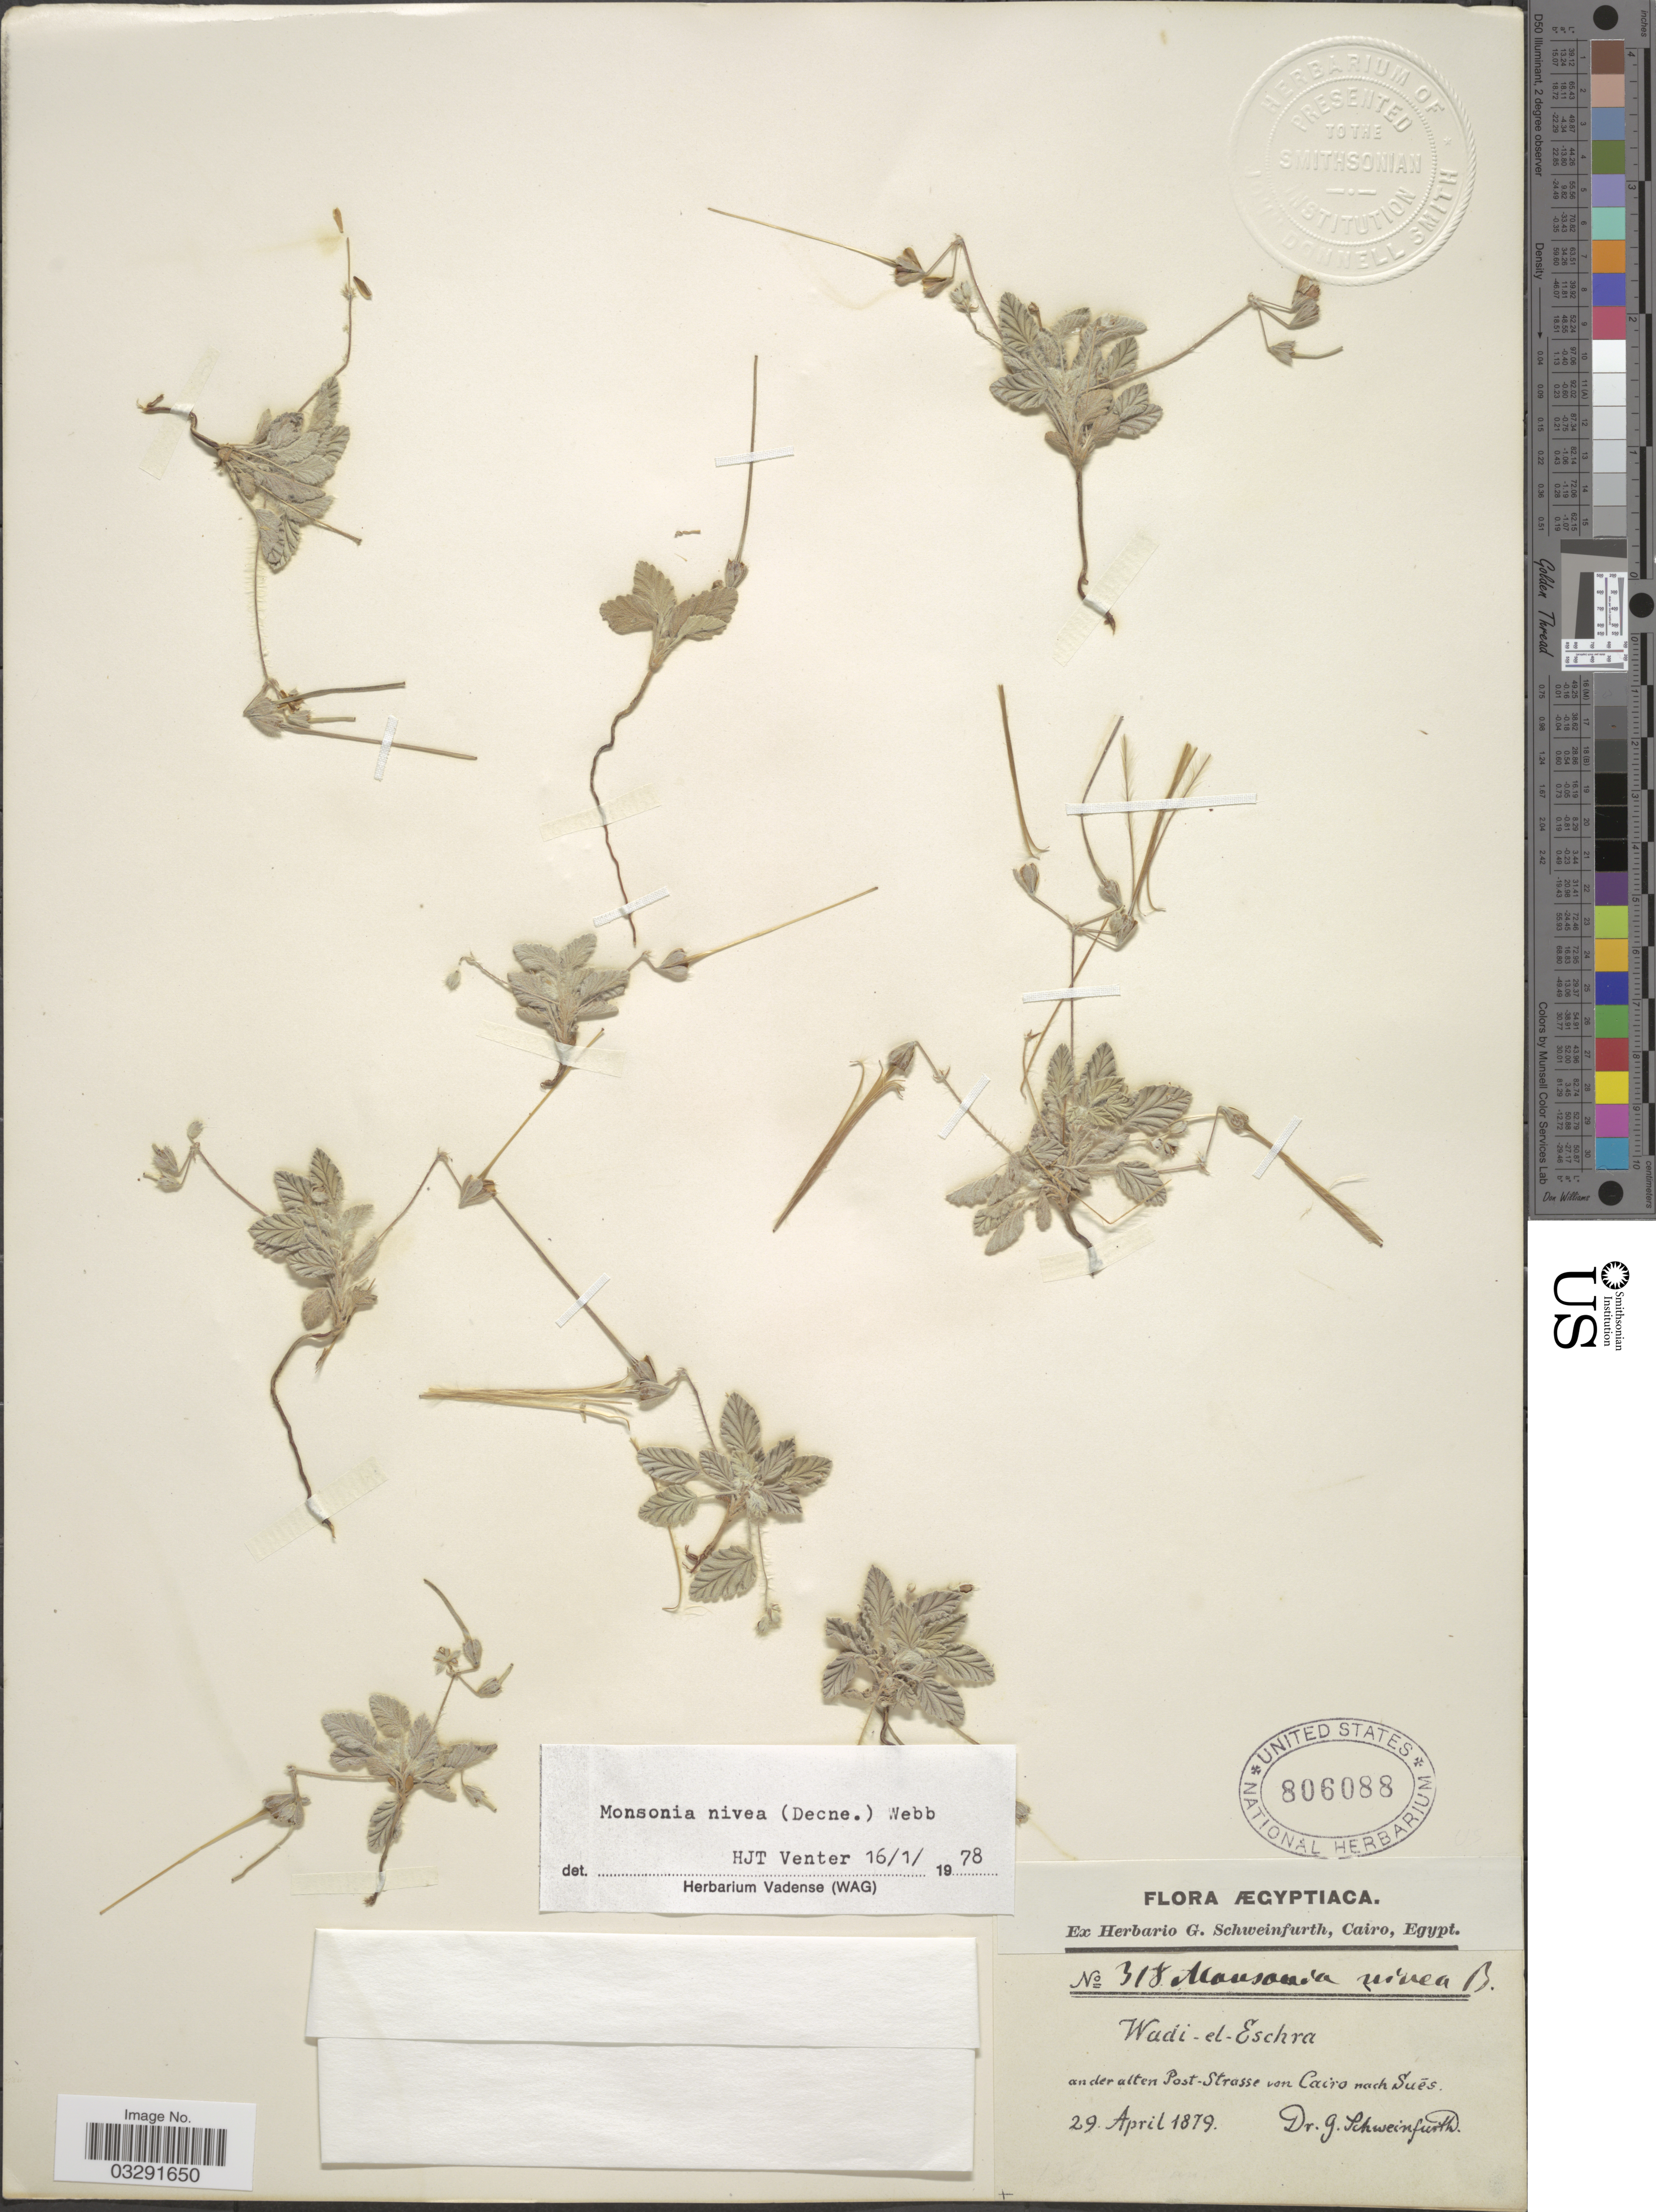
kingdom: Plantae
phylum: Tracheophyta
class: Magnoliopsida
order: Geraniales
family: Geraniaceae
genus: Monsonia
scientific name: Monsonia nivea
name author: (Decne.) Decne. ex Webb.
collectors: G. A. Schweinfurth (herbarium)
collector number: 318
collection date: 1879-04-29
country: Egypt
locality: Wadi-el-Eschra. Ander alten Post-Strasse von Cairo nach Sués.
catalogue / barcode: US 806088